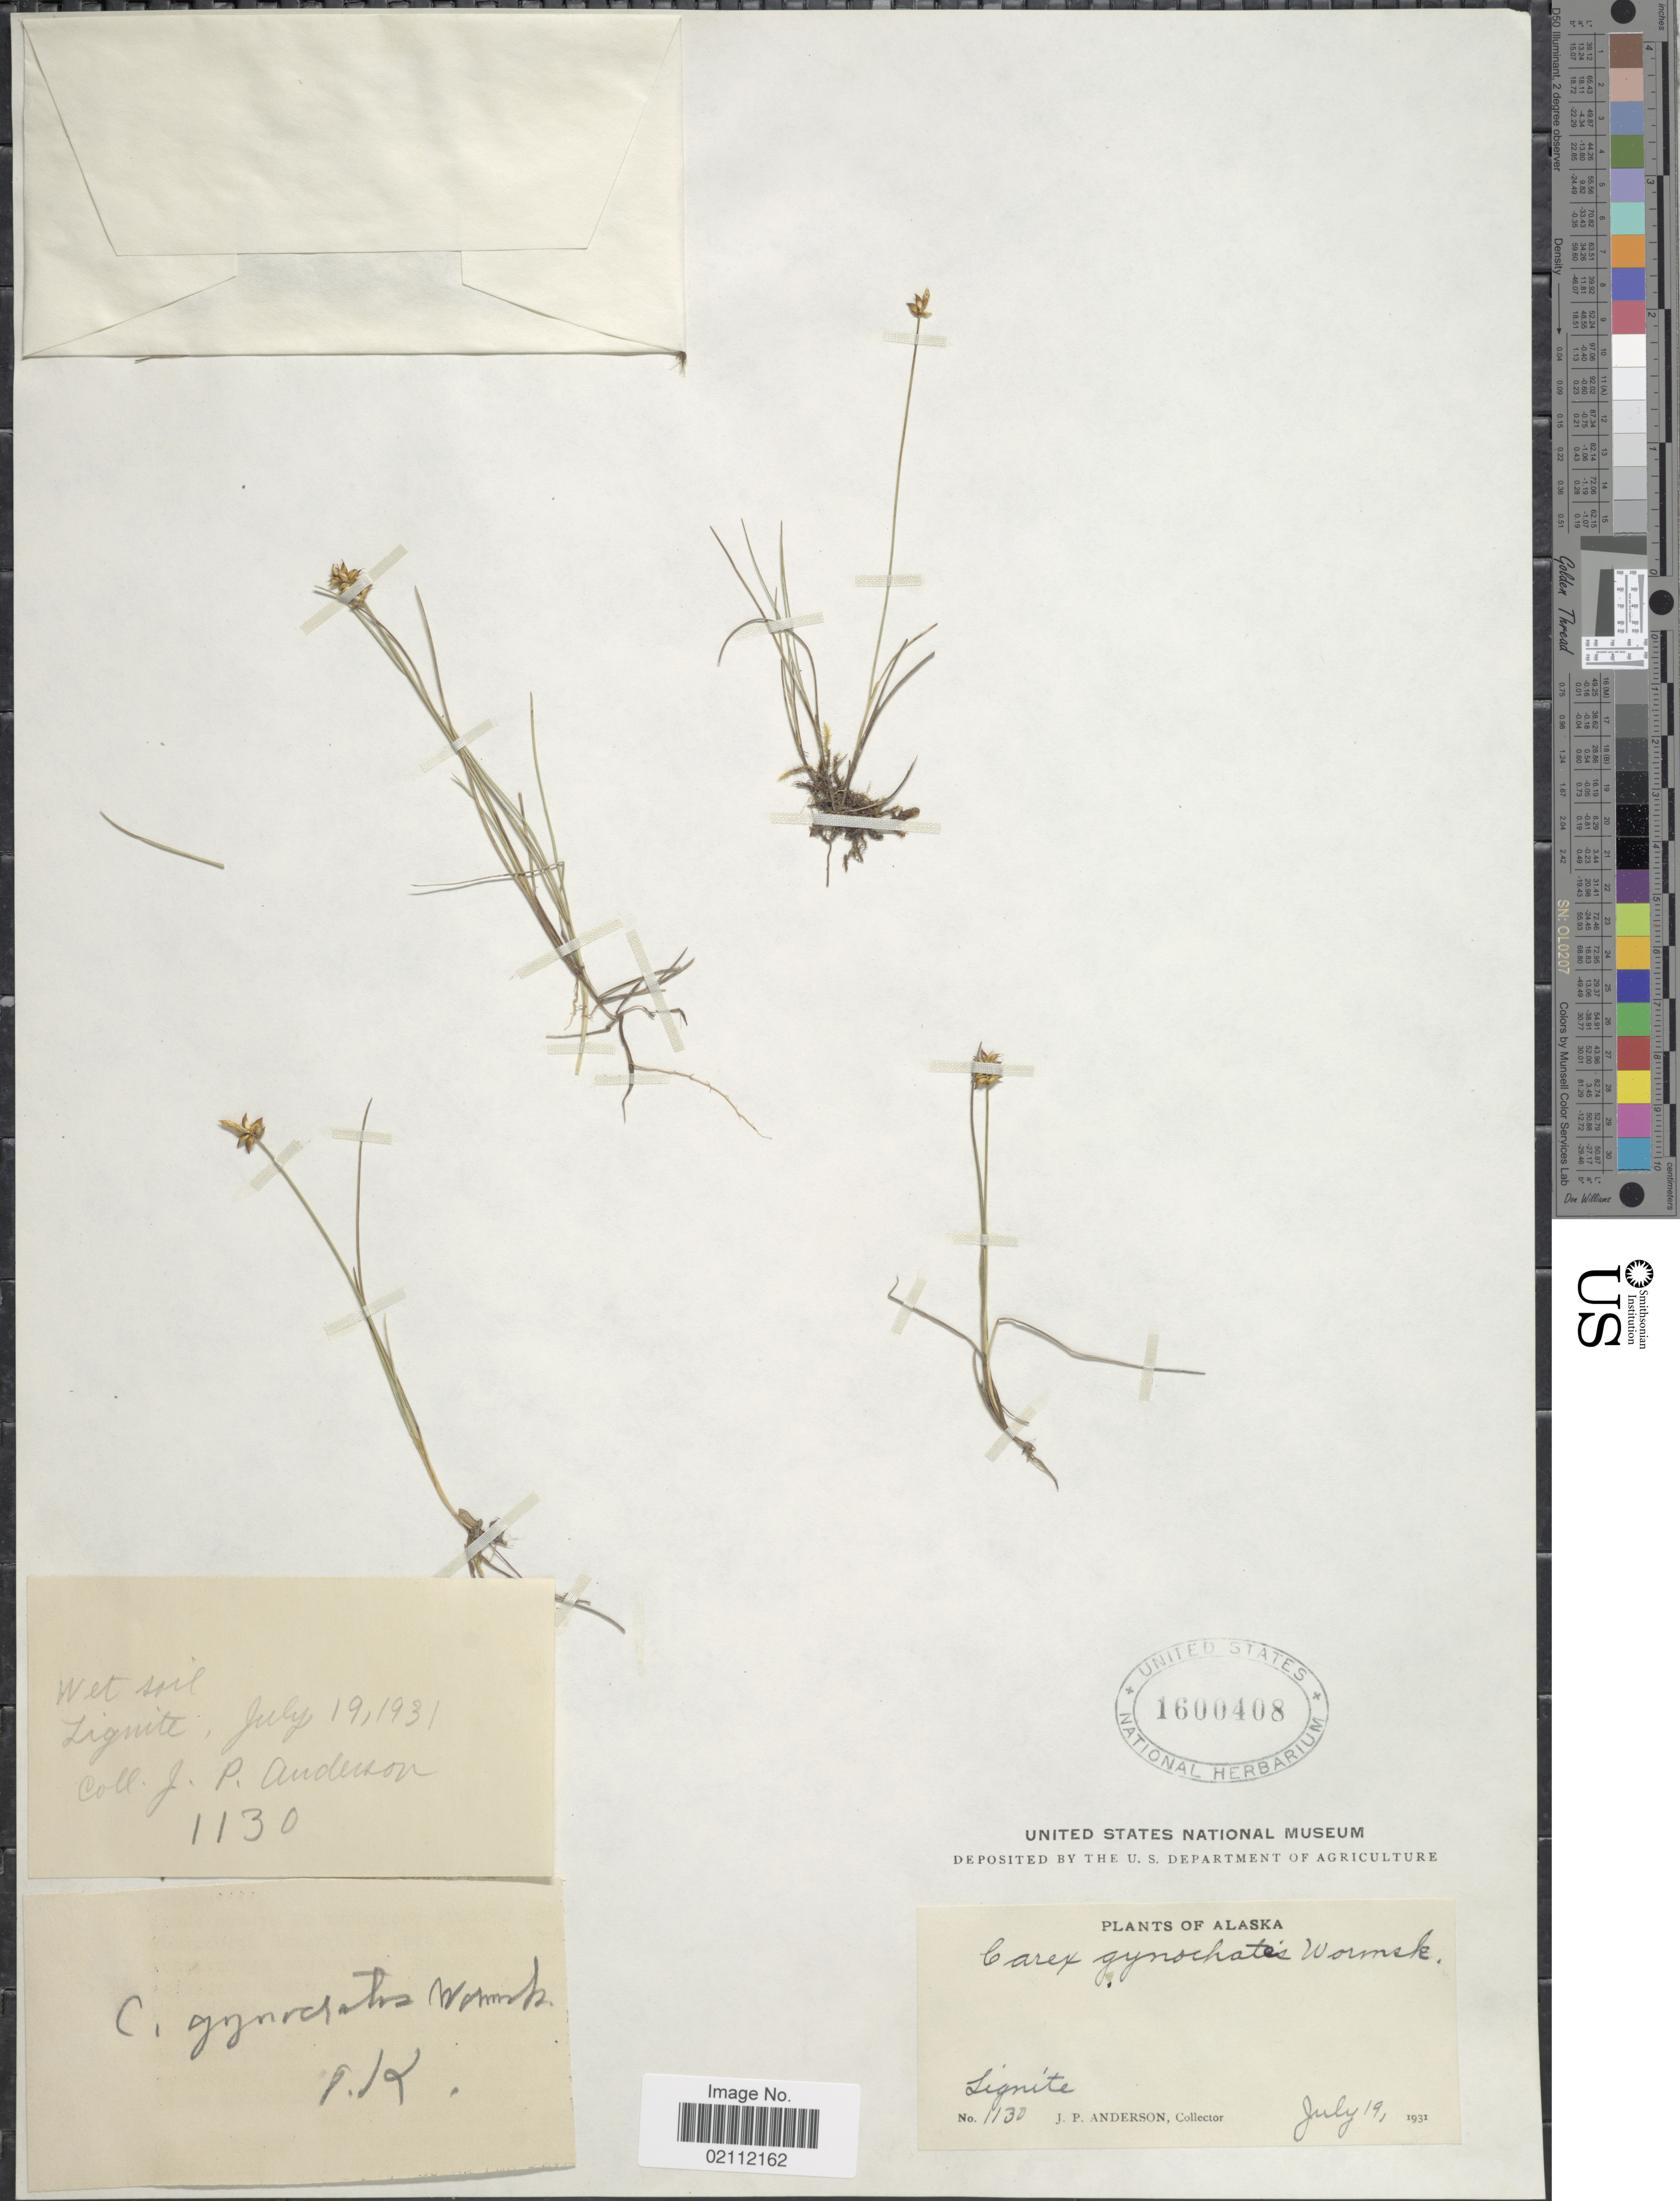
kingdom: Plantae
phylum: Tracheophyta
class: Liliopsida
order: Poales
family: Cyperaceae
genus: Carex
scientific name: Carex nardina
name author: (Hornem.) Fr.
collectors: J. P. Anderson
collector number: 1130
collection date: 1931-07-19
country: United States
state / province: Alaska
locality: Lignite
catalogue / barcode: US 1600408